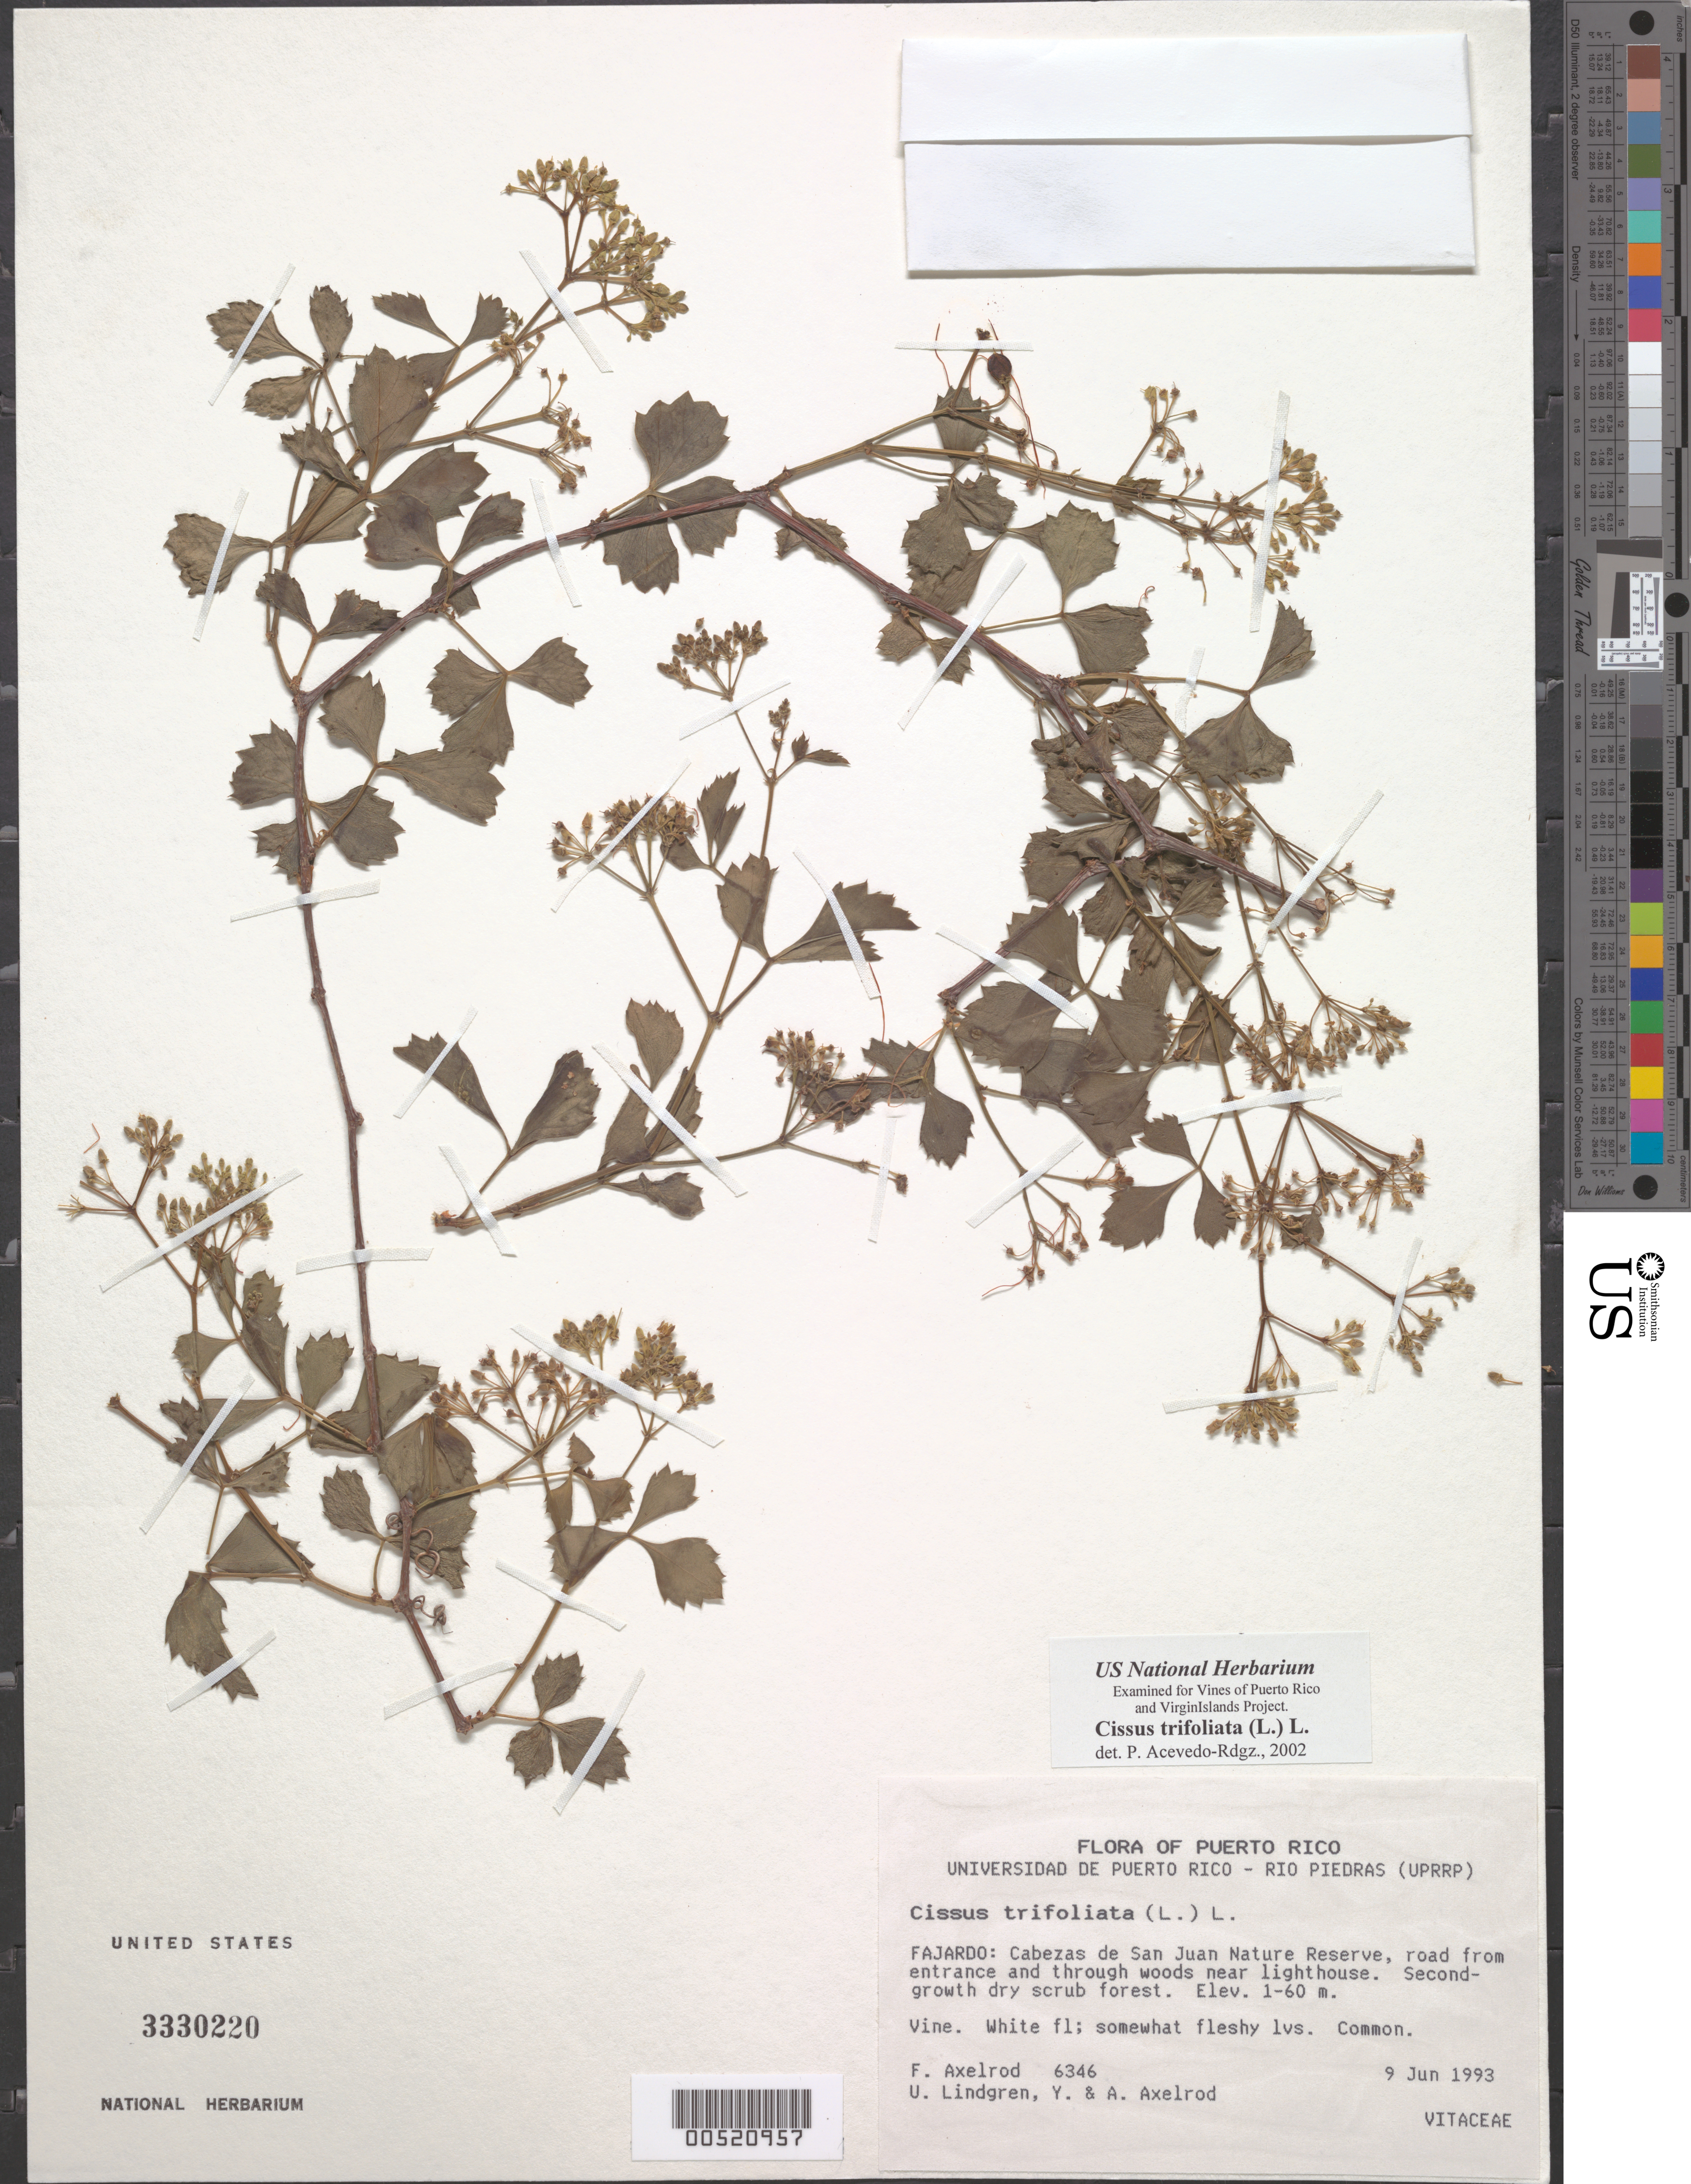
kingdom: Plantae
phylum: Tracheophyta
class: Magnoliopsida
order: Vitales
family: Vitaceae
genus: Cissus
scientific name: Cissus trifoliata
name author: (L.) L.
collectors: F. S. Axelrod, U. Lindgren, Y. Axelrod & A. Axelrod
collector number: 6346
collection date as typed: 09 Jun 1993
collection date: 1993-06-09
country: Puerto Rico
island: Greater Antilles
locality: Fajardo: Cabezas de San Juan Nature Reserve, road from entrance and through woods near lighthouse.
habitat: Second-growth dry scrub forest.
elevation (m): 1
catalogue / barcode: US 3330220